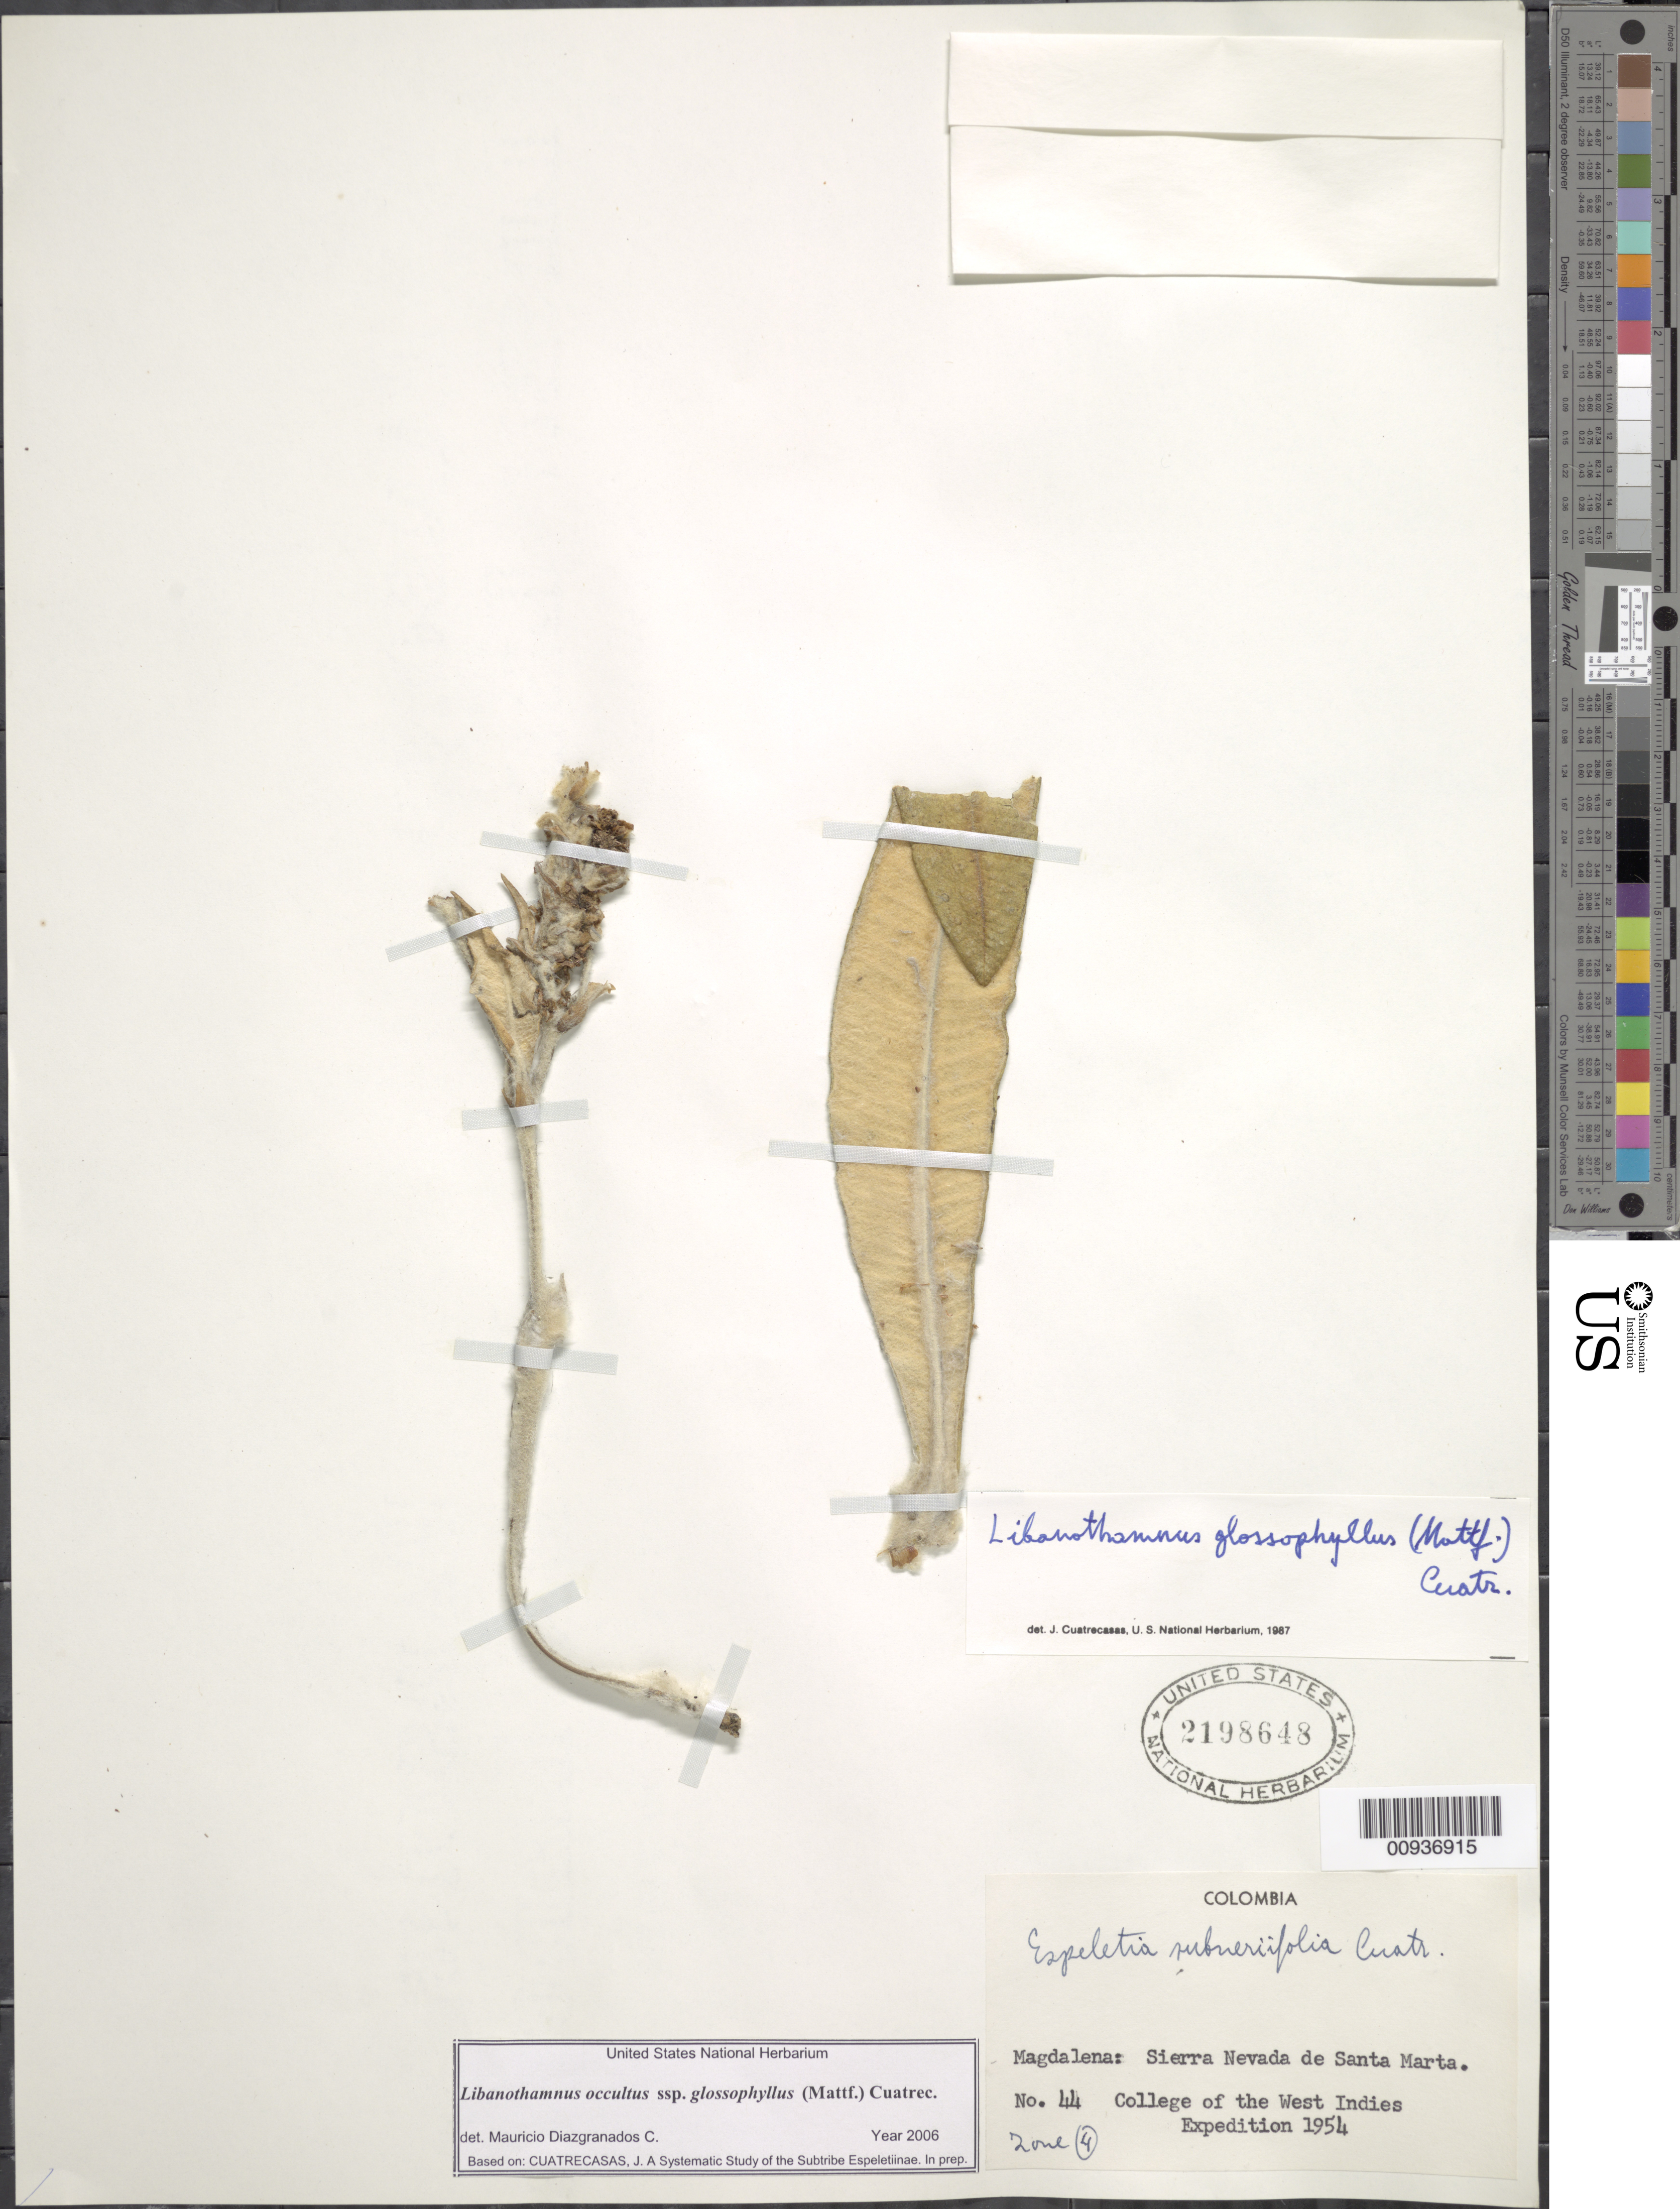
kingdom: Plantae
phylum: Tracheophyta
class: Magnoliopsida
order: Asterales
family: Asteraceae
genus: Libanothamnus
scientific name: Libanothamnus occultus subsp. glossophyllus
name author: (Mattf.) Cuatrec.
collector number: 44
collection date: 1954-12-31/1955-01-01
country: Colombia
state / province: Magdalena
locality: Sierra Nevada de Santa Marta, Zone 4.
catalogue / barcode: US 2198648